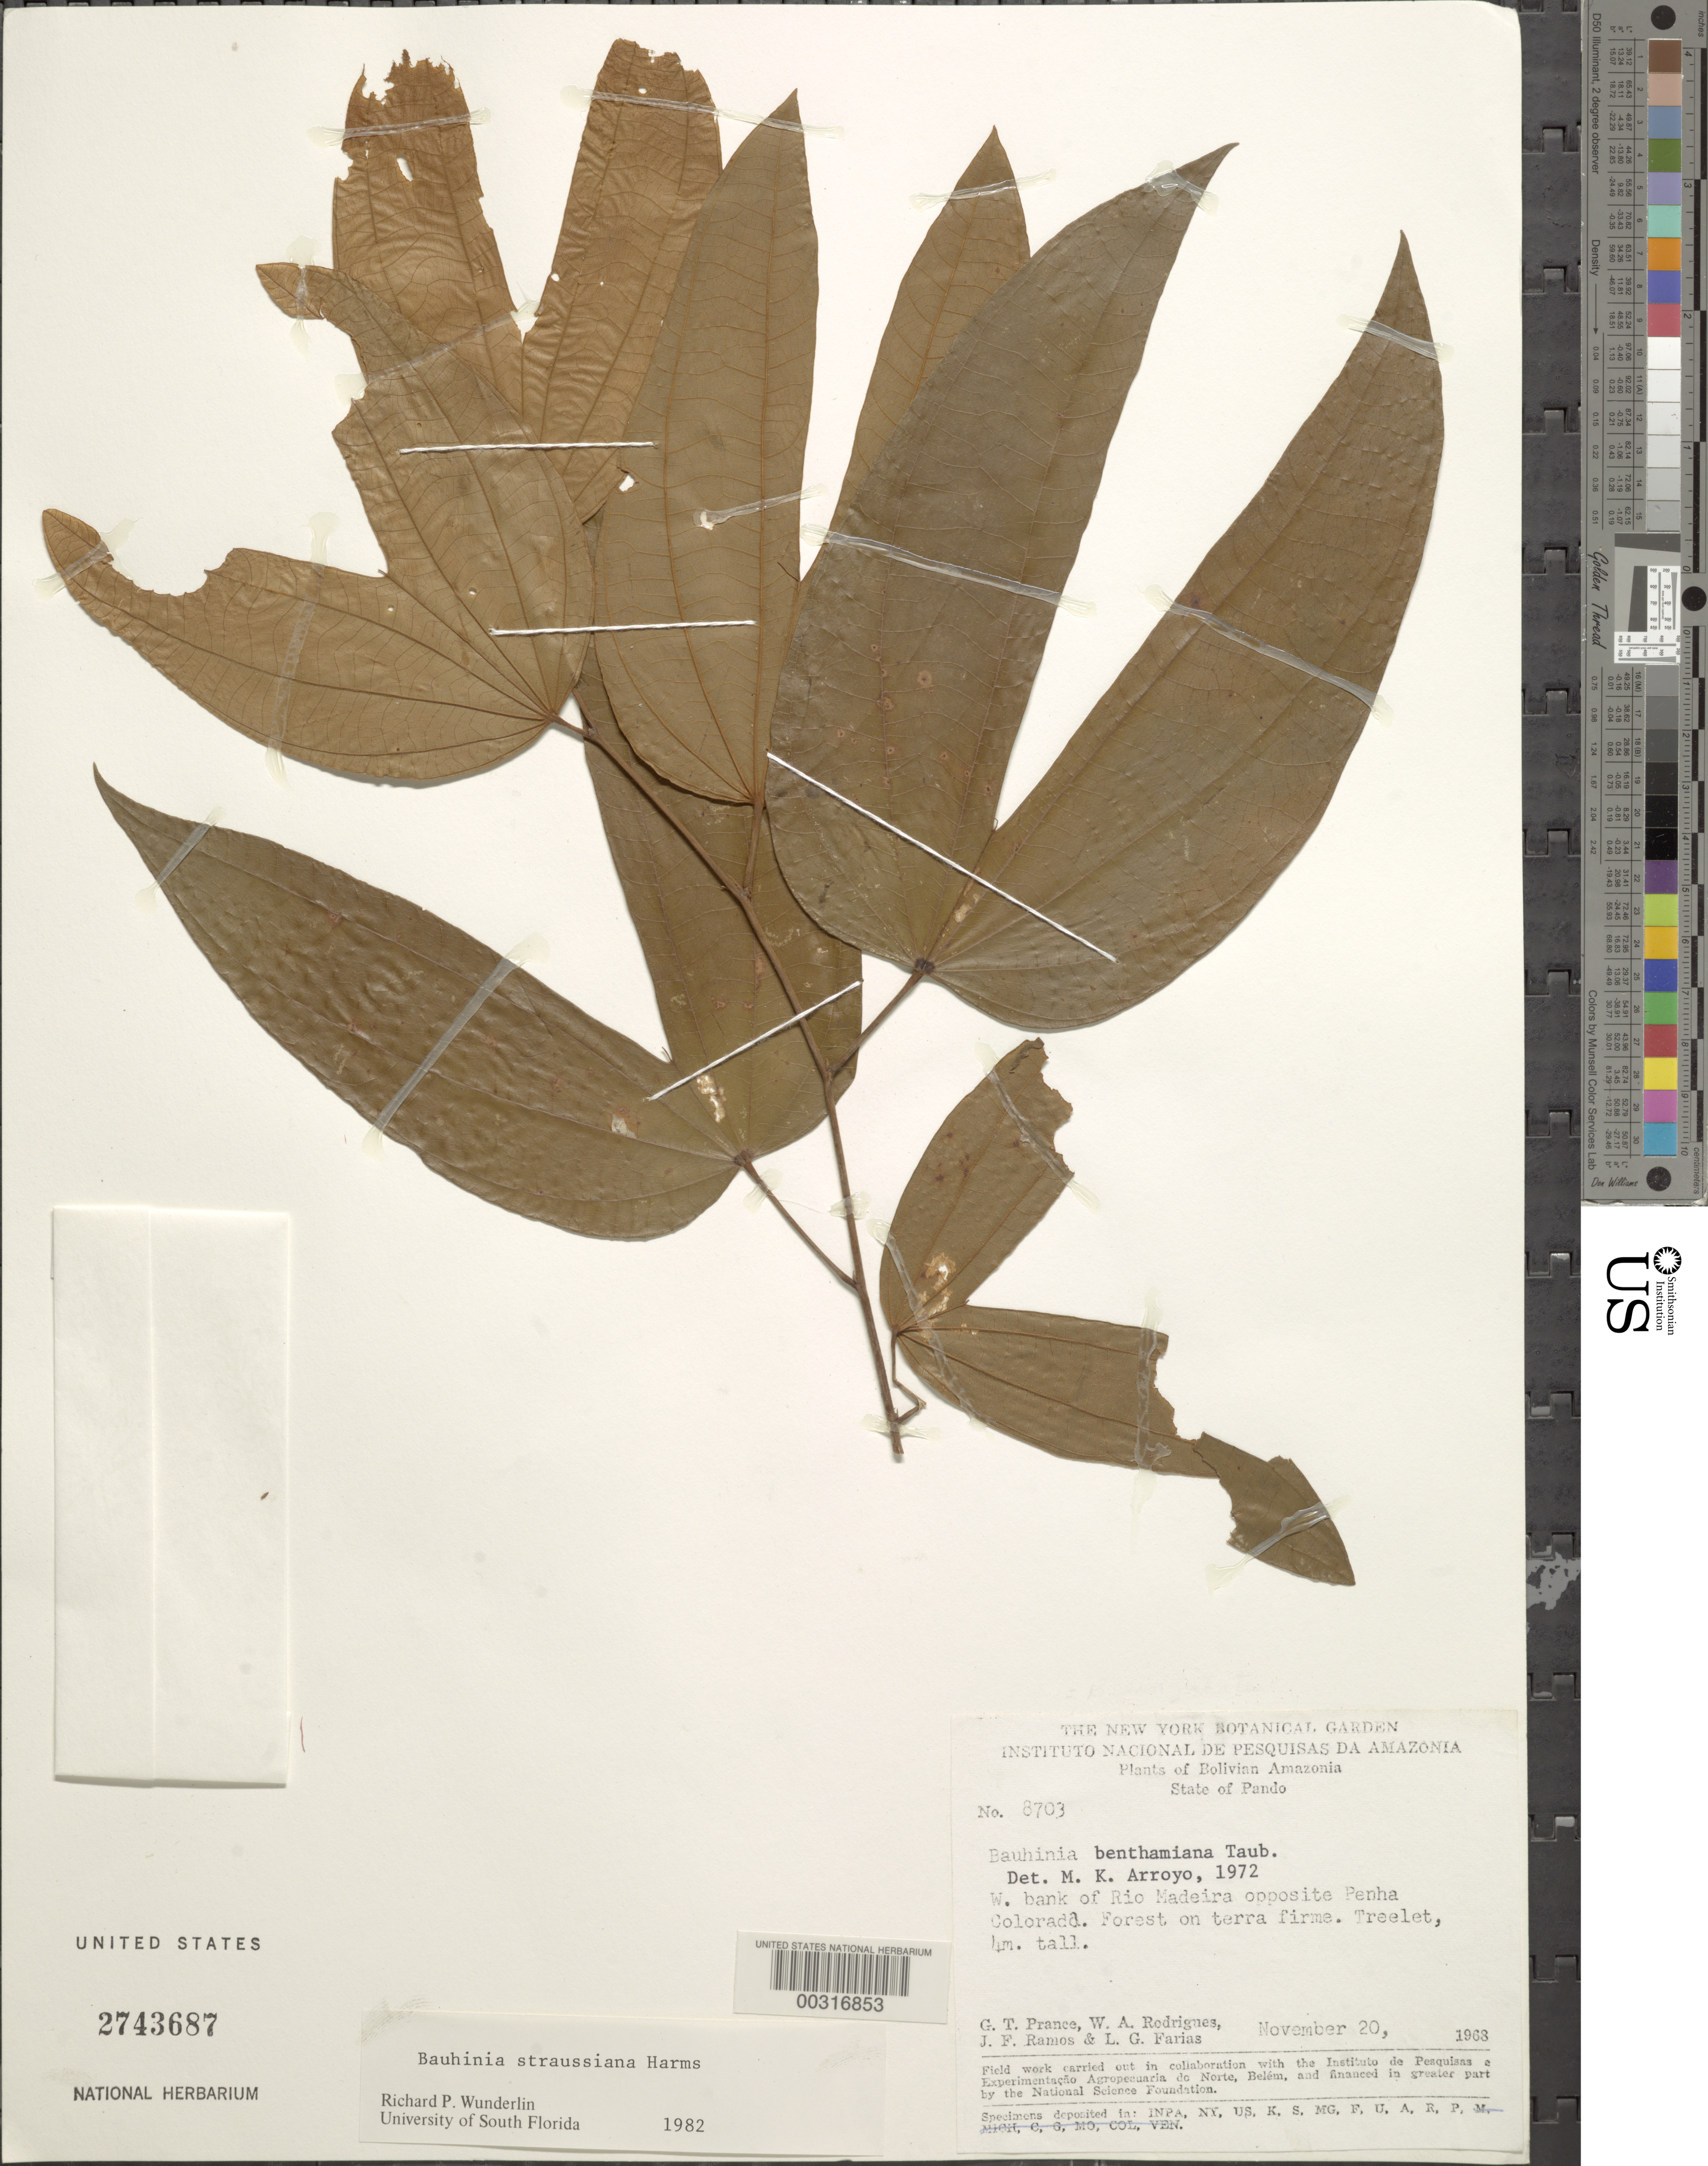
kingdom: Plantae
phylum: Tracheophyta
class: Magnoliopsida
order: Fabales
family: Fabaceae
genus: Bauhinia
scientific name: Bauhinia straussiana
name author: Harms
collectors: G. T. Prance, W. A. Rodrigues, J. F. Ramos & L. G. Farias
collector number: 8703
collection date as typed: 20 Nov 1968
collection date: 1968-11-20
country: Bolivia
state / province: Pando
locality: W bank of Rio Madeira opposite Penha Colorado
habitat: Forest on terra firme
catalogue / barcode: US 2743687